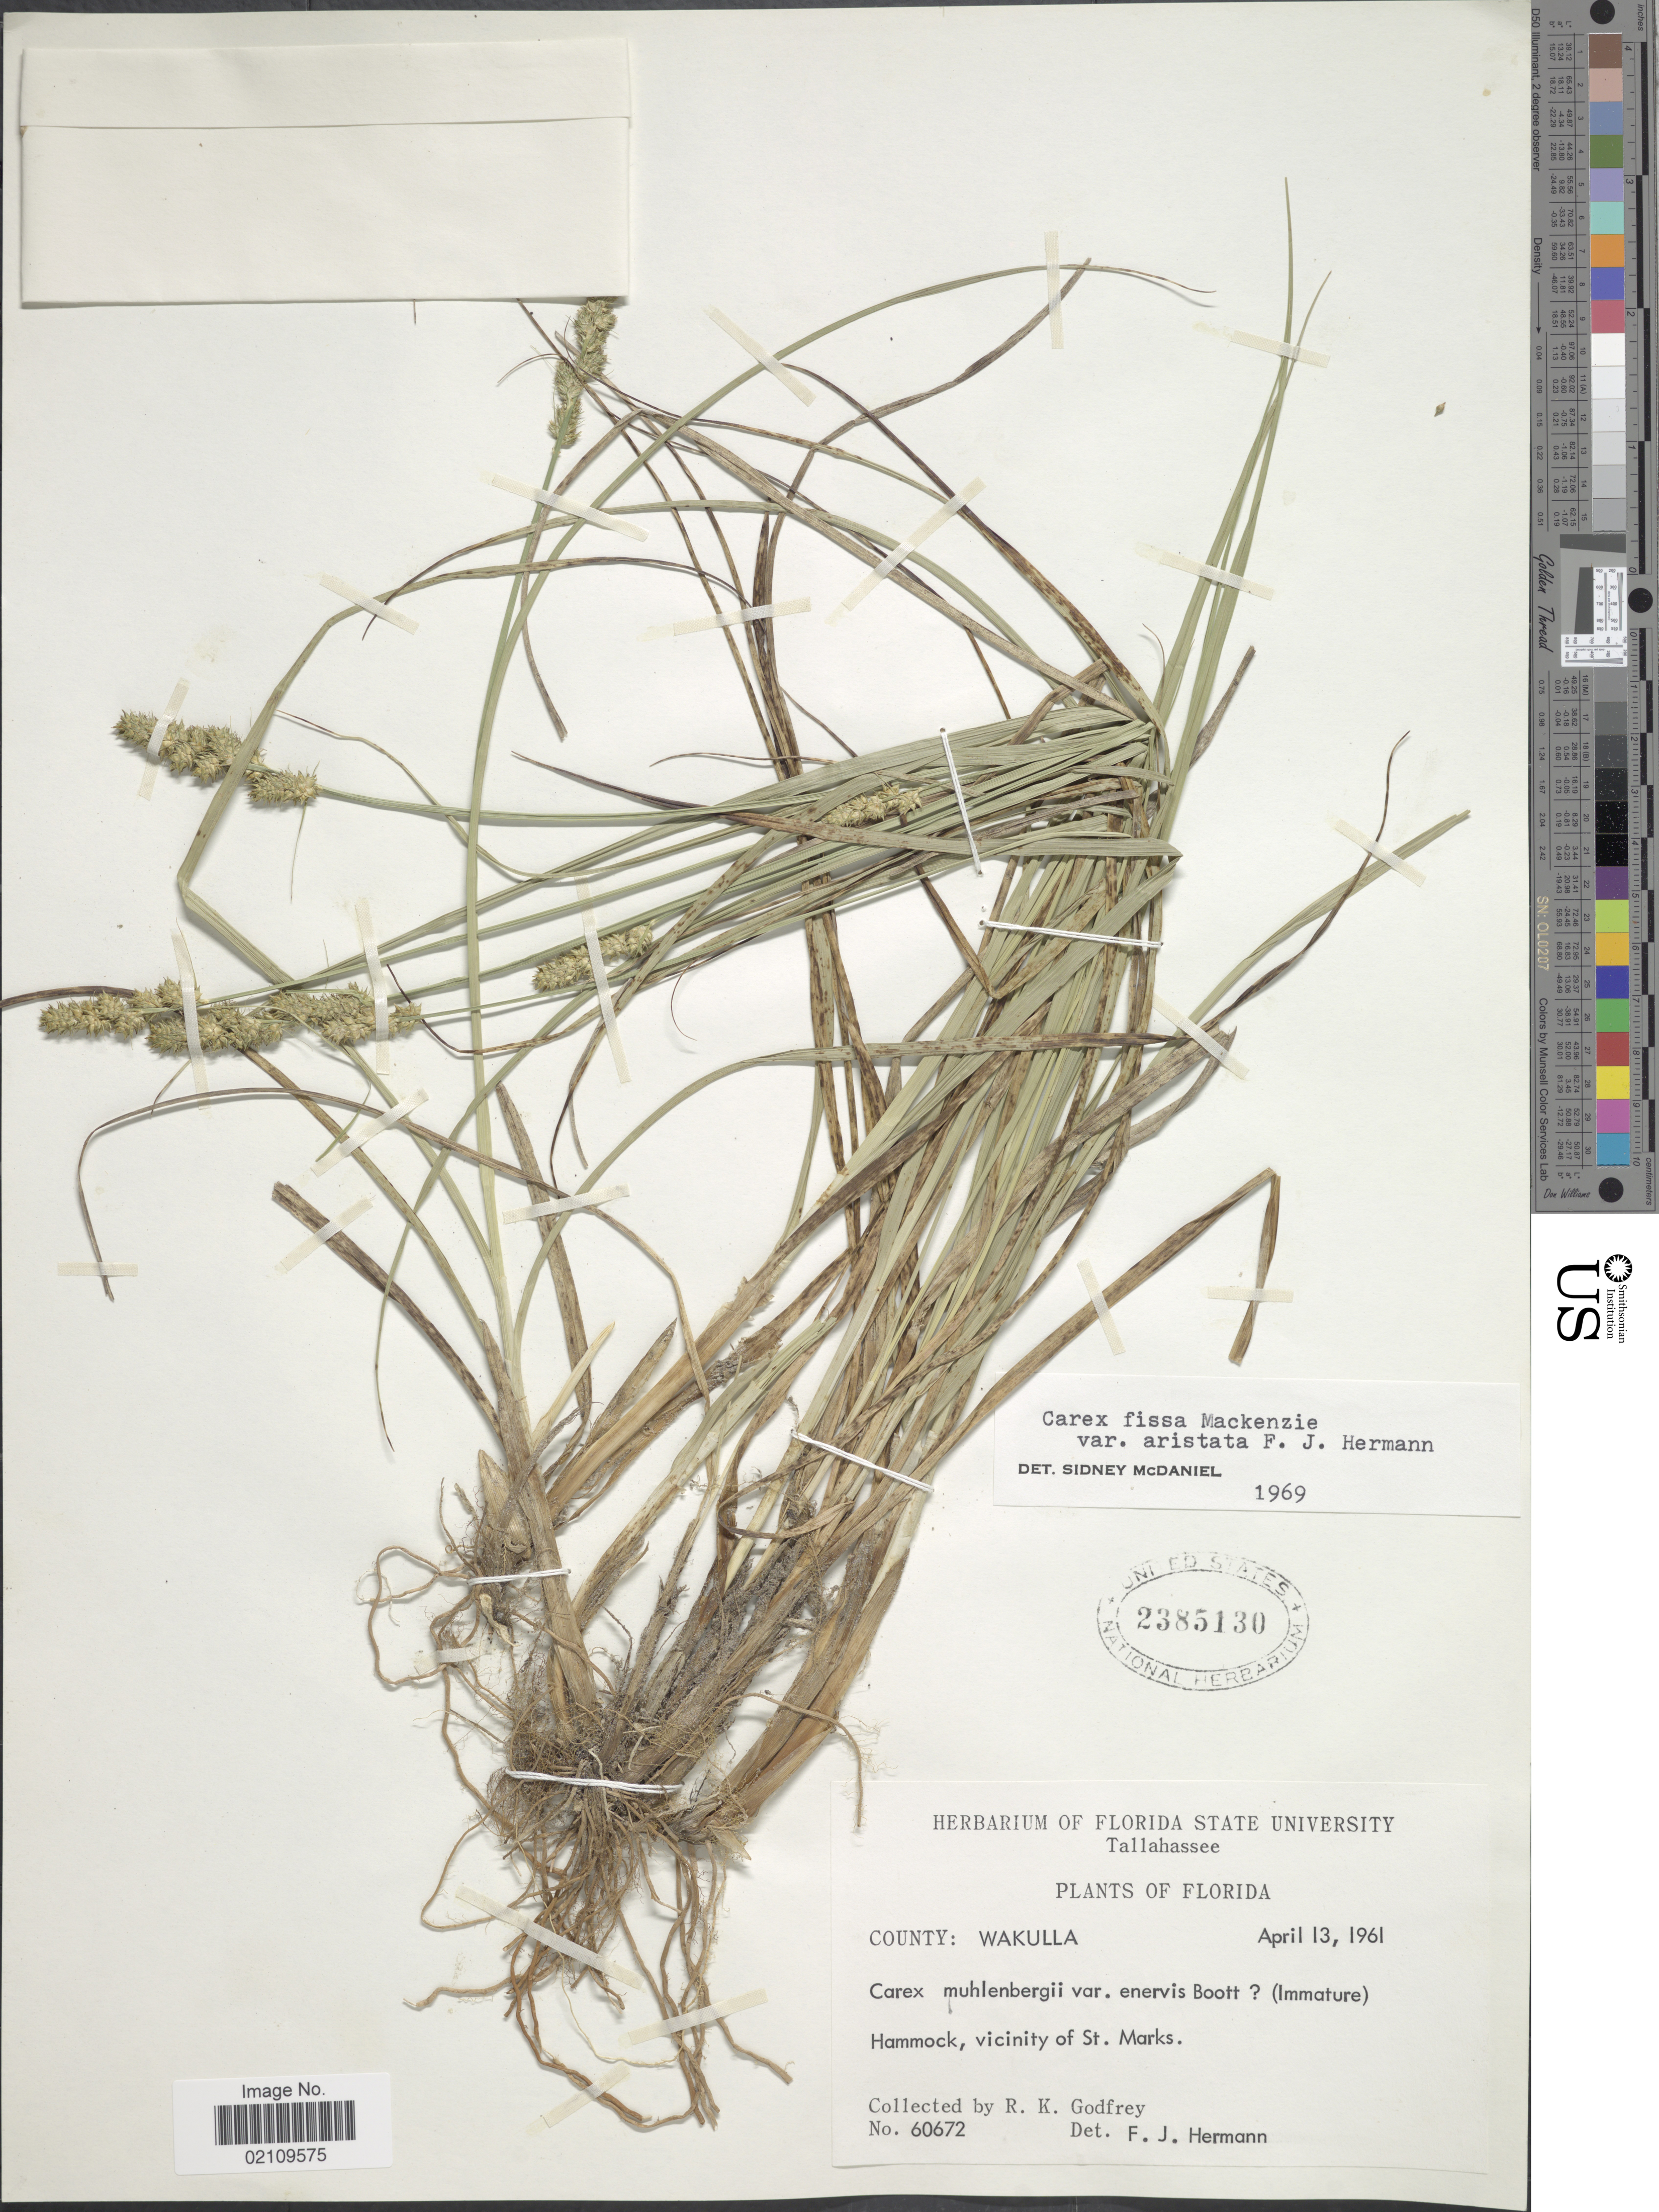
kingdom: Plantae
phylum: Tracheophyta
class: Liliopsida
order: Poales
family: Cyperaceae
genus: Carex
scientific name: Carex fissa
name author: Mack.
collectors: R. K. Godfrey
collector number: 60672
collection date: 1961-04-13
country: United States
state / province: Florida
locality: County: Wakulla, Hammock, vicinity of St. Marks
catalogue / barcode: US 2385130